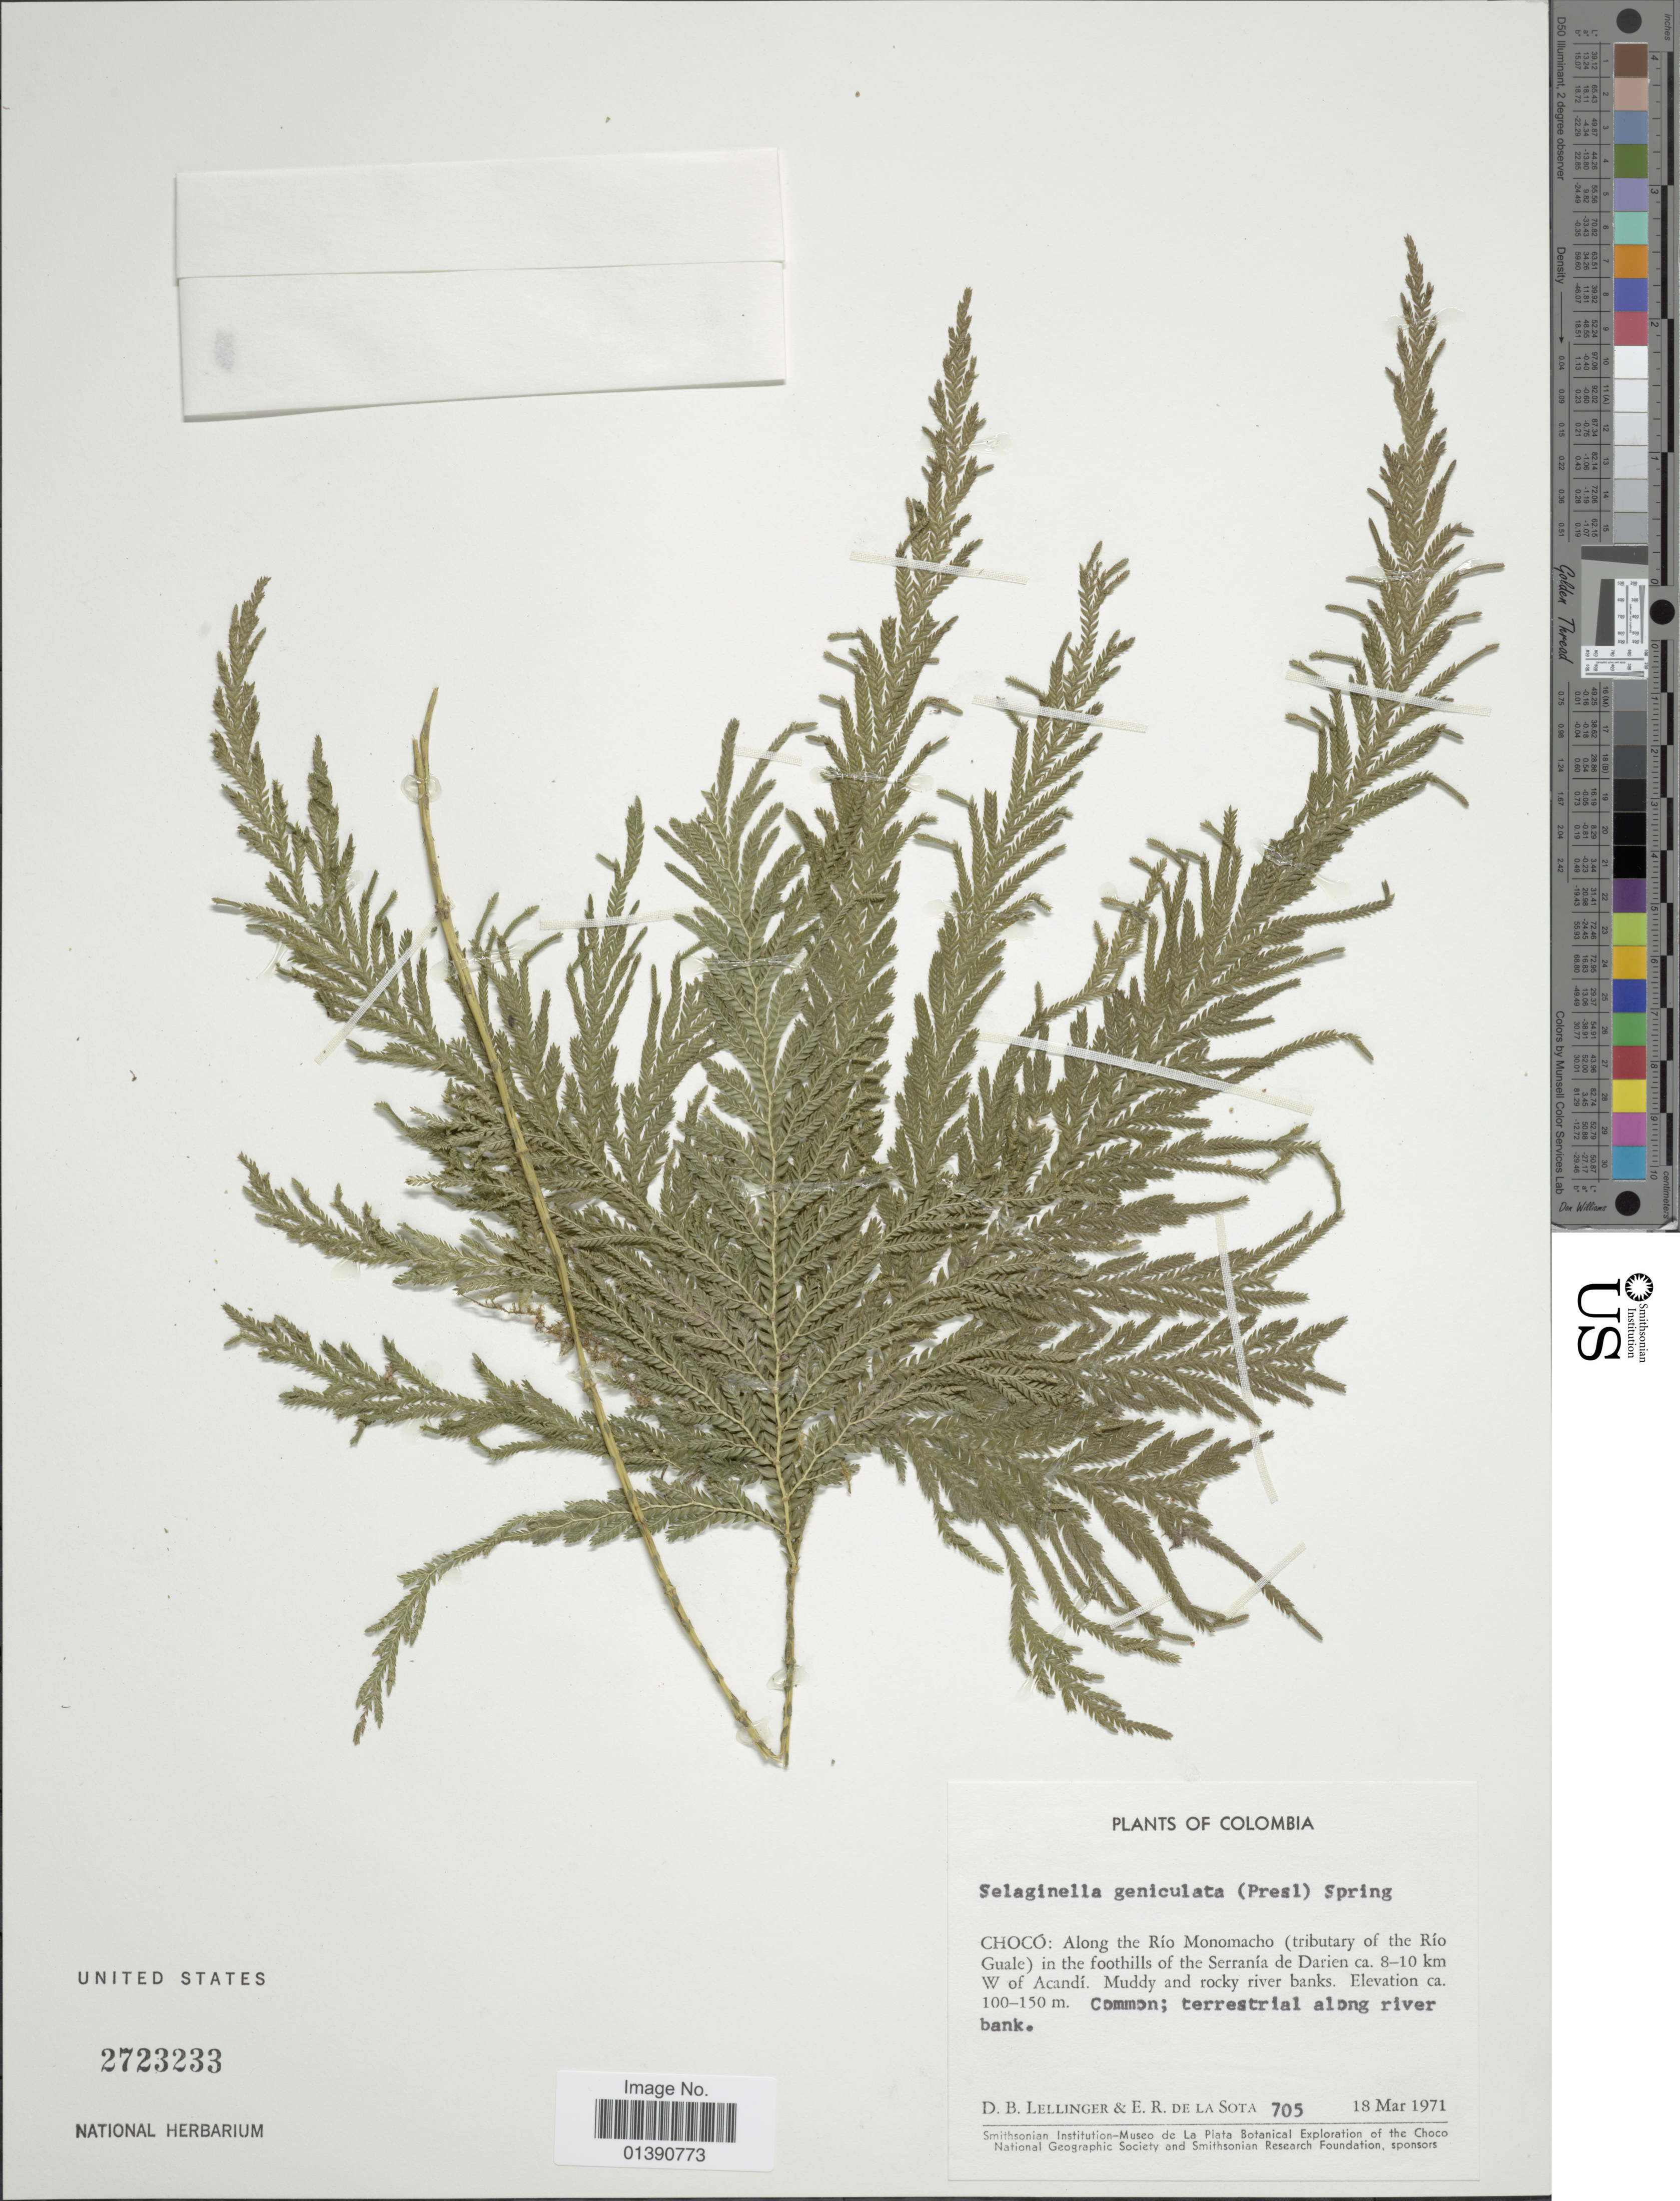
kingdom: Plantae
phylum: Tracheophyta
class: Lycopodiopsida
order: Selaginellales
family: Selaginellaceae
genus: Selaginella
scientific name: Selaginella geniculata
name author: (C. Presl) Spring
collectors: D. B. Lellinger & E. R. de la Sota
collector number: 705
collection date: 1971-03-18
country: Colombia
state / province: Chocó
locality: Along the Rio Monomacho (tributary of the Rio Guale) in the foothills of the Serrania de Darien ca 8-10 km W of Acandí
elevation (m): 100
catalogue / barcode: US 2723233